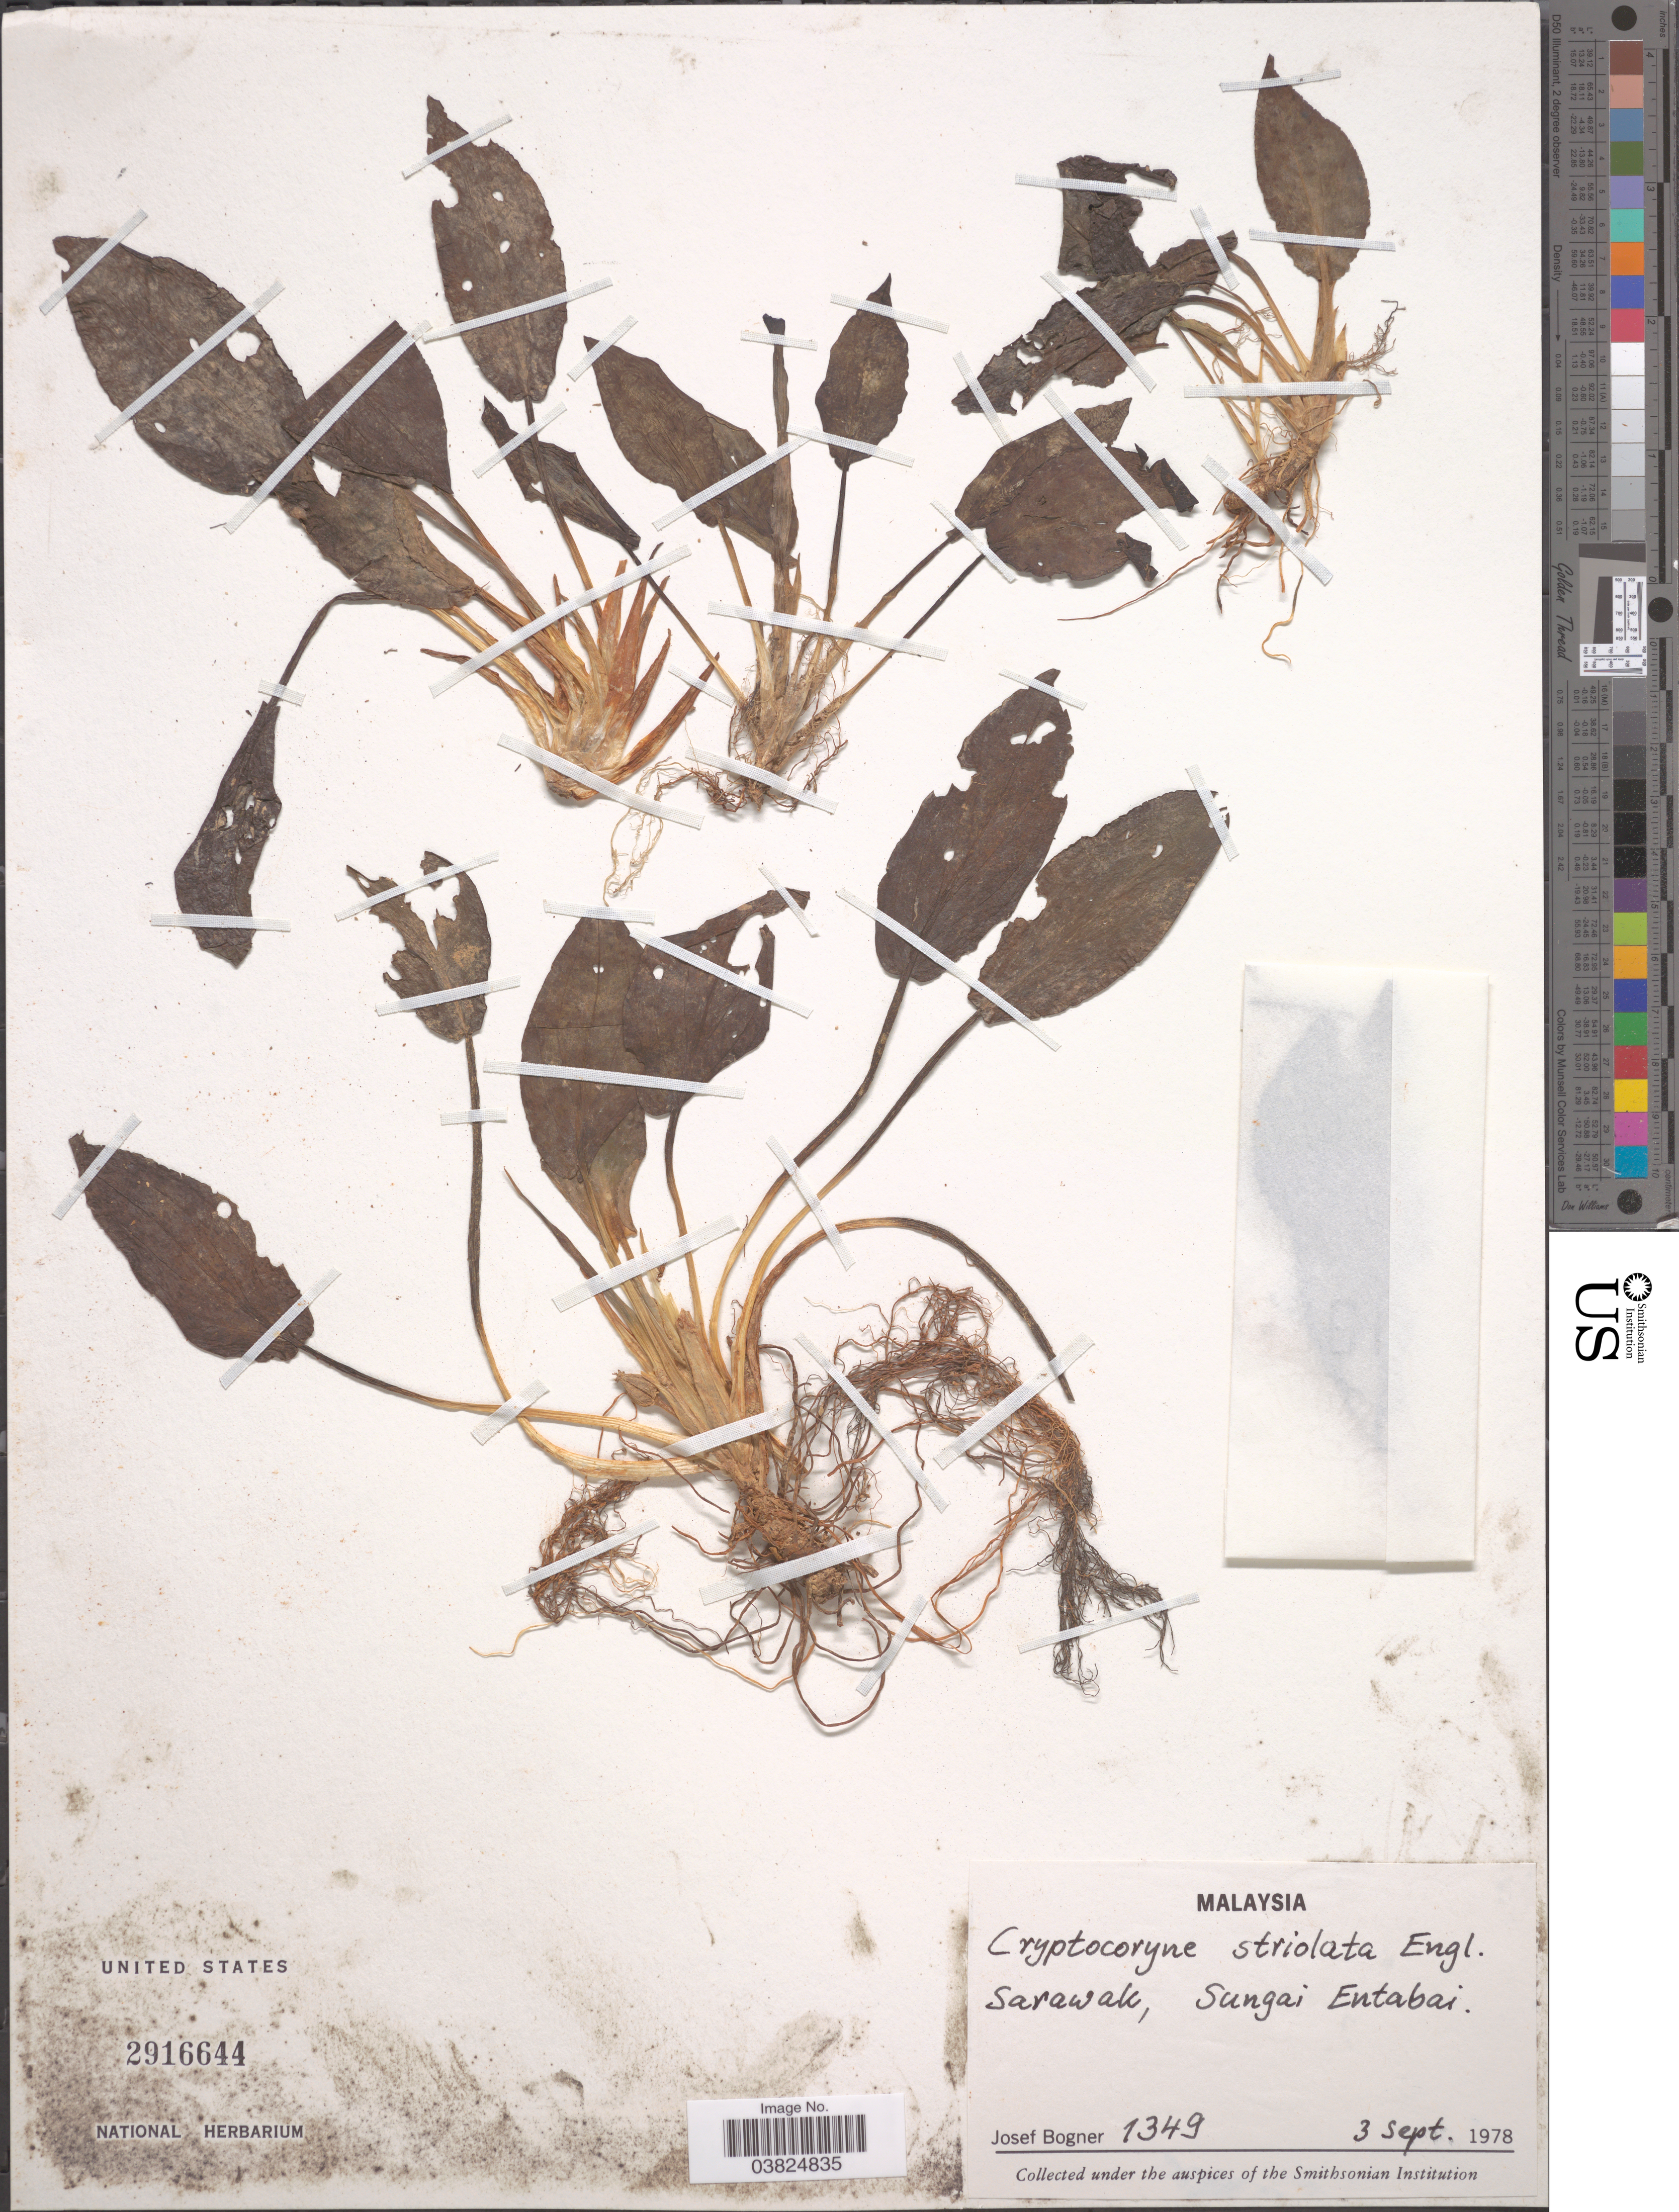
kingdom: Plantae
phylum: Tracheophyta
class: Liliopsida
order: Alismatales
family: Araceae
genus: Cryptocoryne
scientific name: Cryptocoryne striolata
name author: Engl.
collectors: J. Bogner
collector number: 1349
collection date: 1978-09-03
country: Malaysia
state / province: Sarawak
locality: Sungai Entabai.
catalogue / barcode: US 2916644